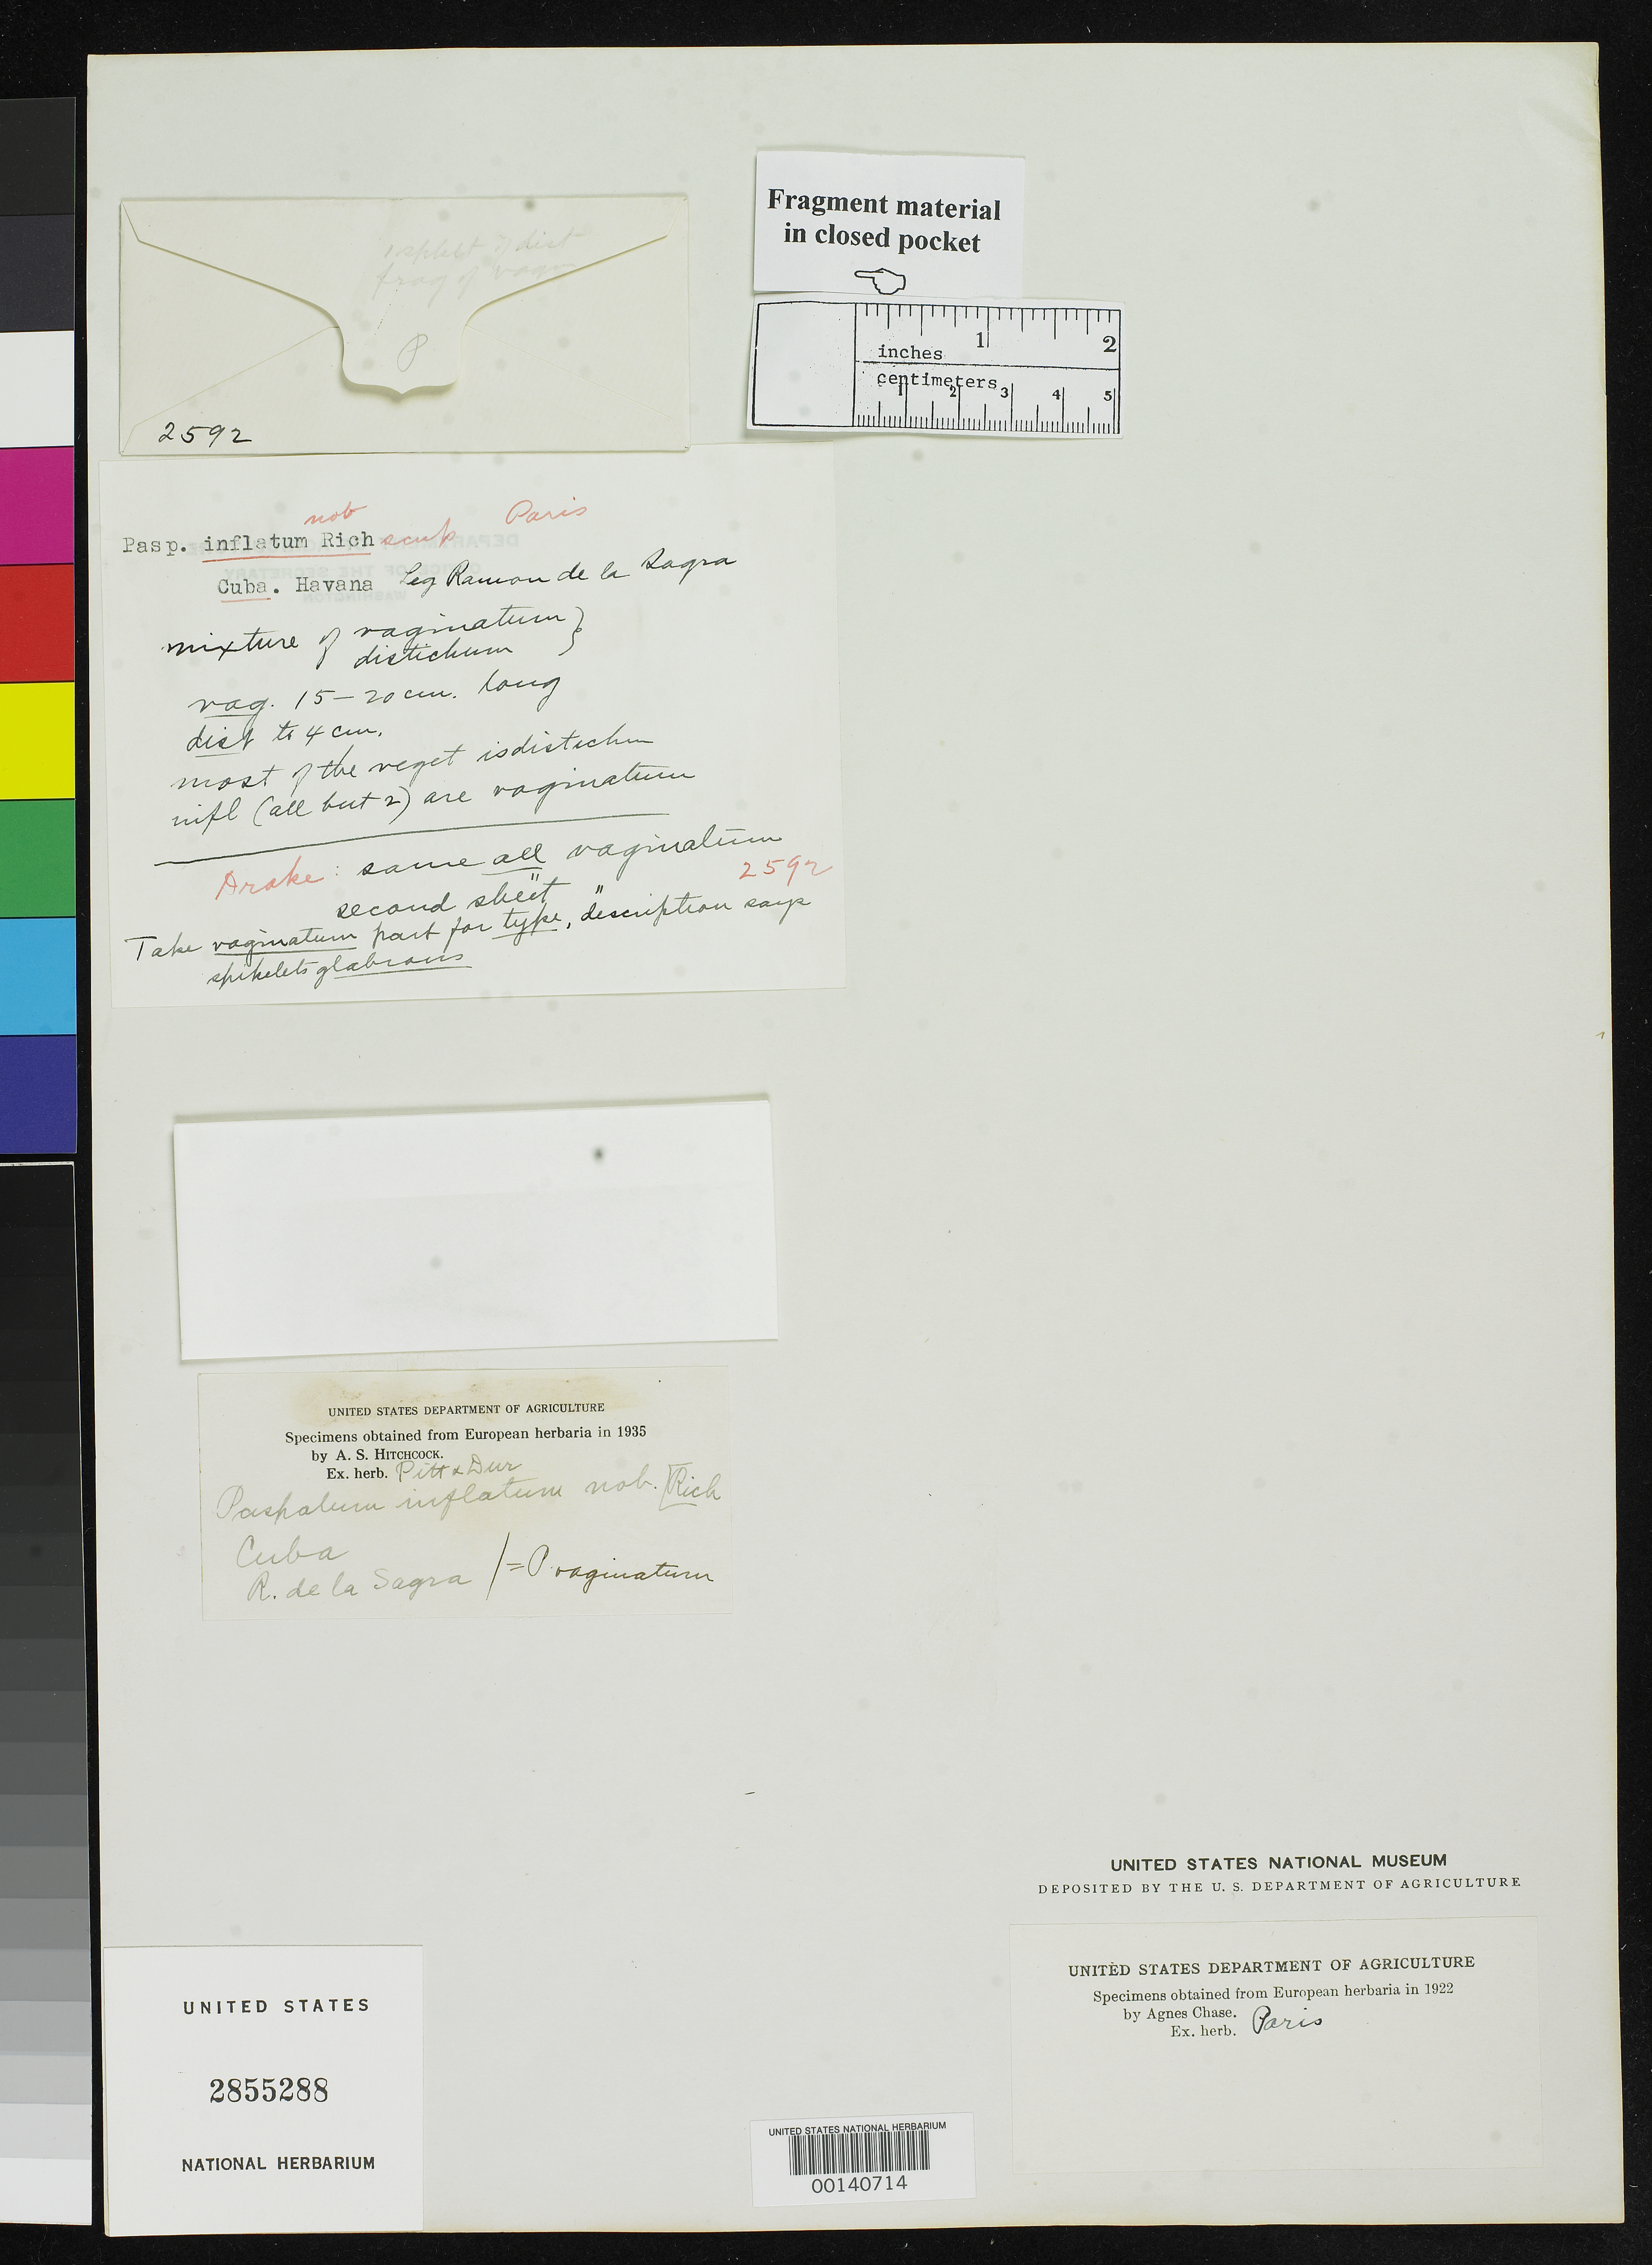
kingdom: Plantae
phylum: Tracheophyta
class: Liliopsida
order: Poales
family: Poaceae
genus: Paspalum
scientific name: Paspalum inflatum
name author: A. Rich. in Sagra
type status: Type Fragment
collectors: R. de la Sagra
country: Cuba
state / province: La Habana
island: Greater Antilles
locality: Near Havana.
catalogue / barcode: US 2855288